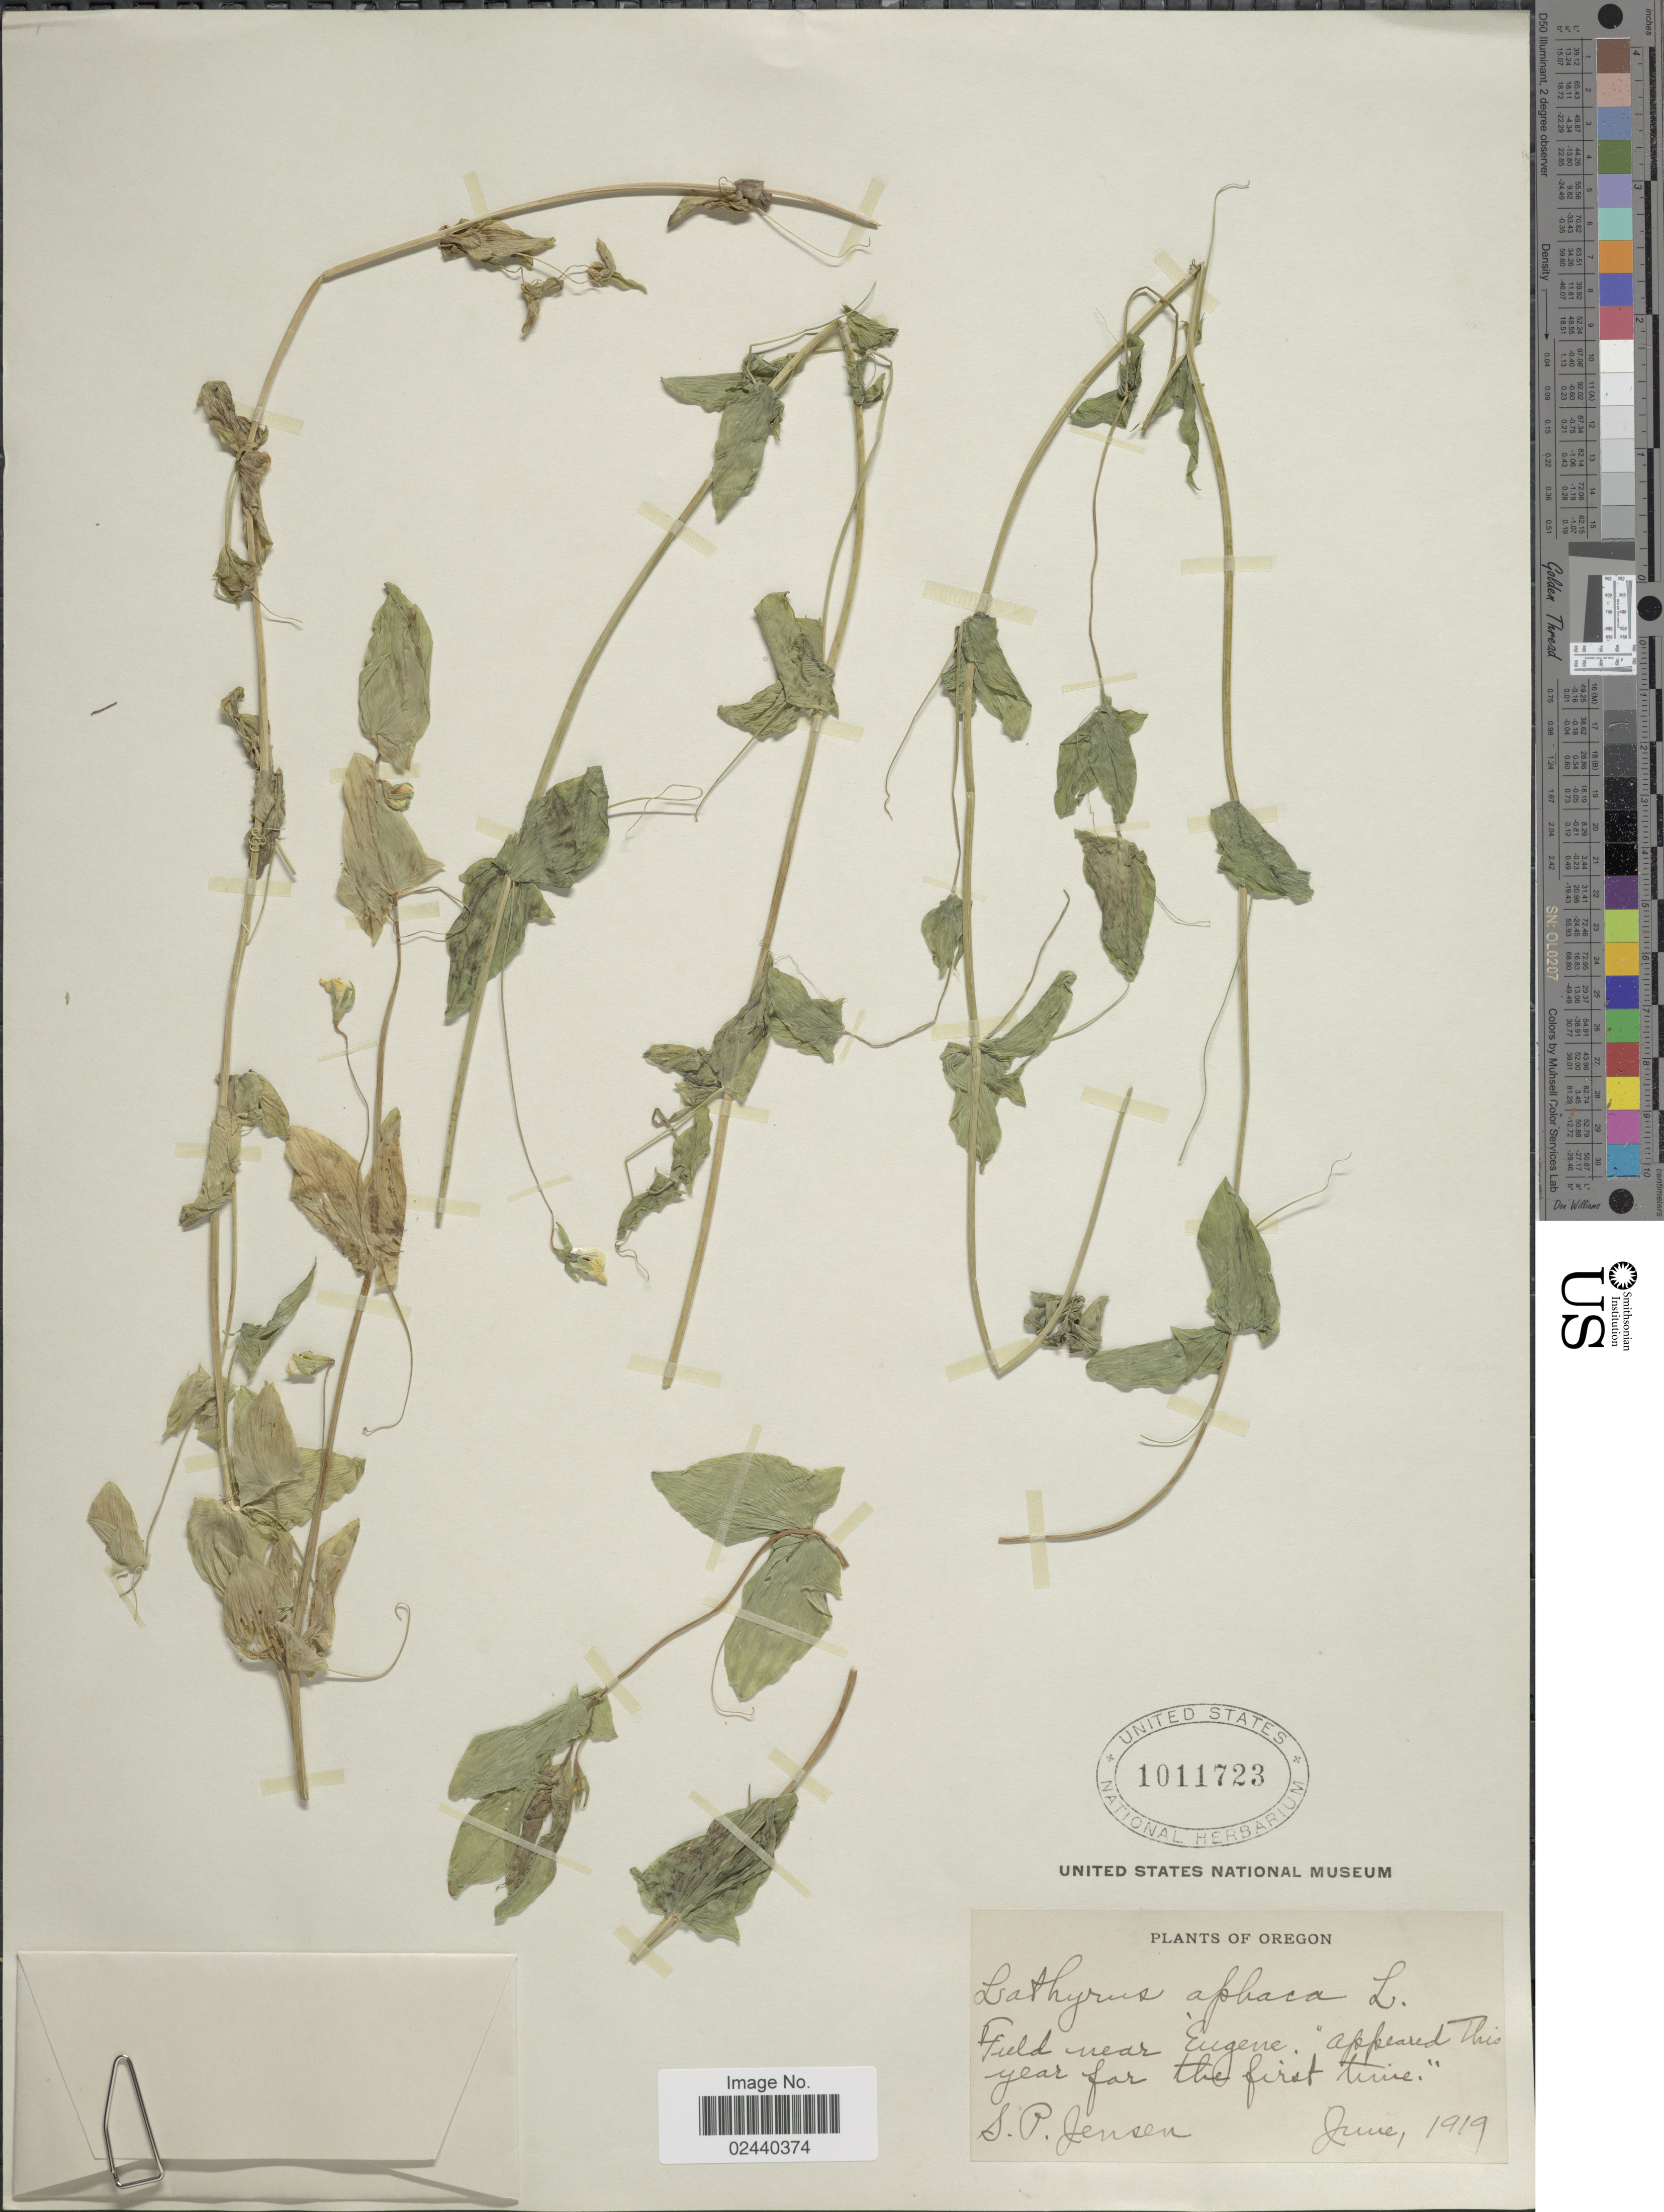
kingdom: Plantae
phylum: Tracheophyta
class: Magnoliopsida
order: Fabales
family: Fabaceae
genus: Lathyrus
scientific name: Lathyrus aphaca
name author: L.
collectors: S. Jensen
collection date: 1919-06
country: United States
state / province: Oregon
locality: Field near Eugene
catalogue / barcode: US 1011723